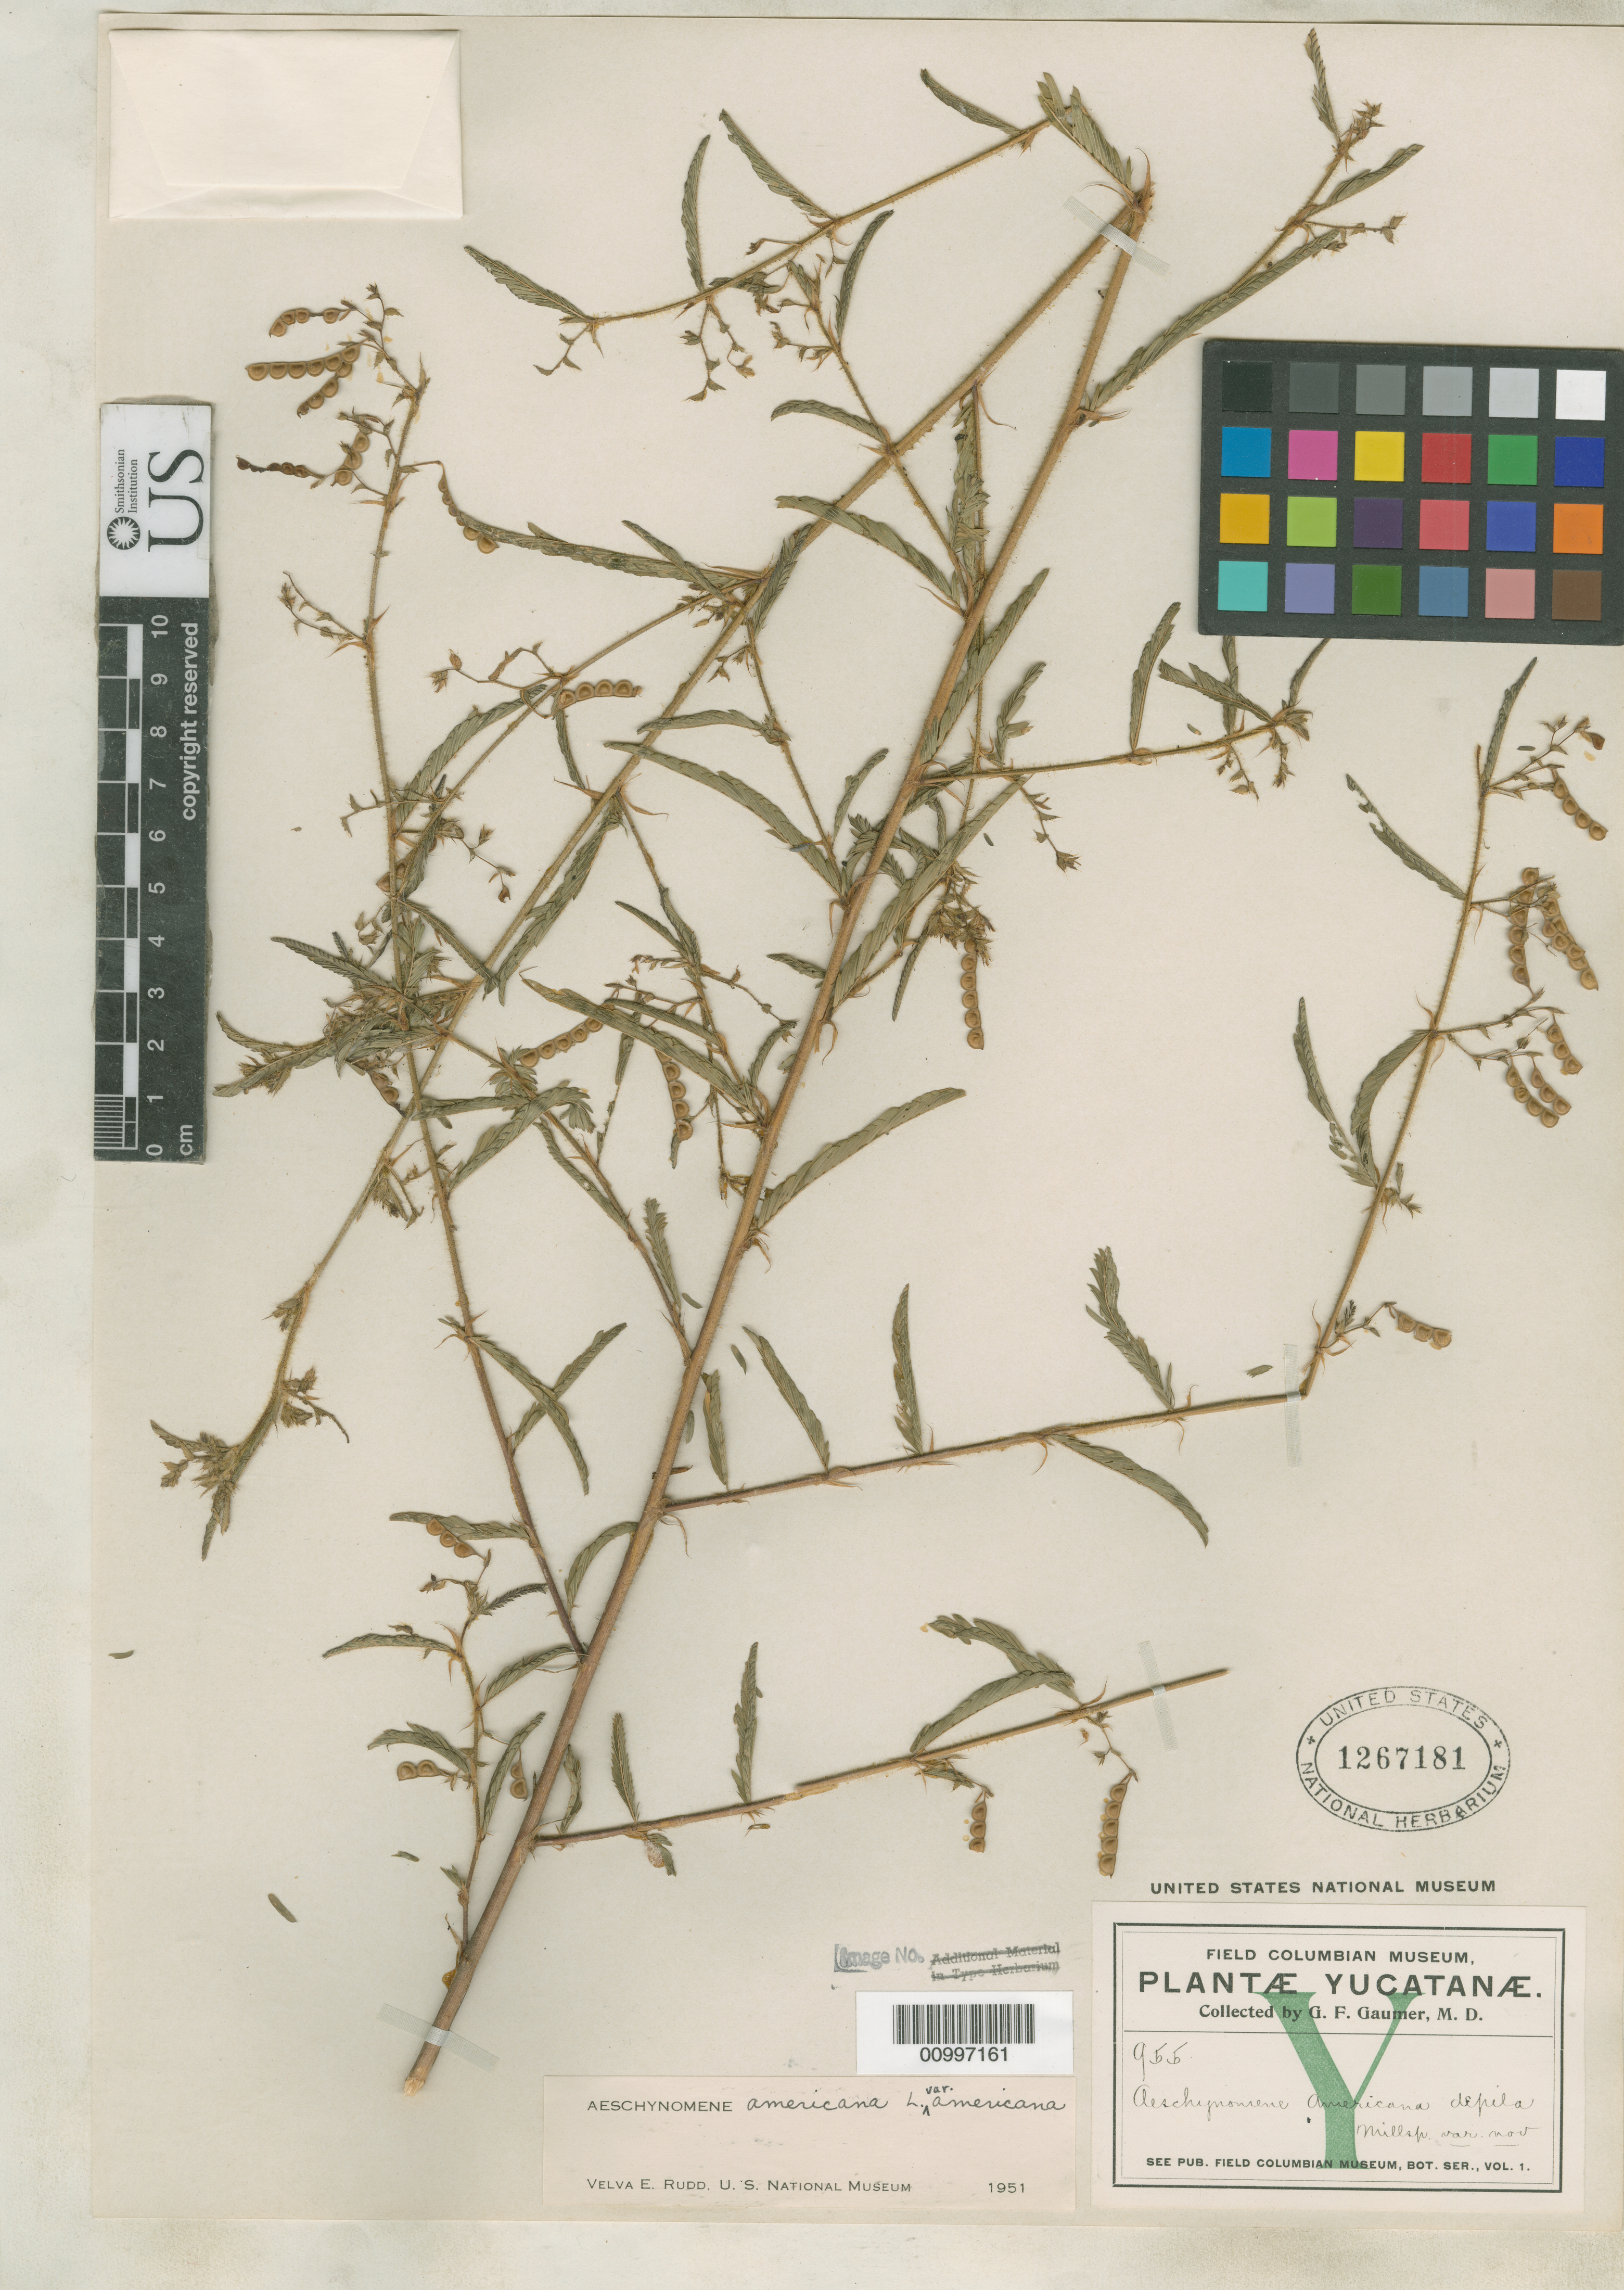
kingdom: Plantae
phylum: Tracheophyta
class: Magnoliopsida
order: Fabales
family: Fabaceae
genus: Aeschynomene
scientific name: Aeschynomene americana var. depila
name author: Millsp.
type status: Isotype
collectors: G. F. Gaumer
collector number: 955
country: Mexico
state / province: Yucatán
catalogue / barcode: US 1267181